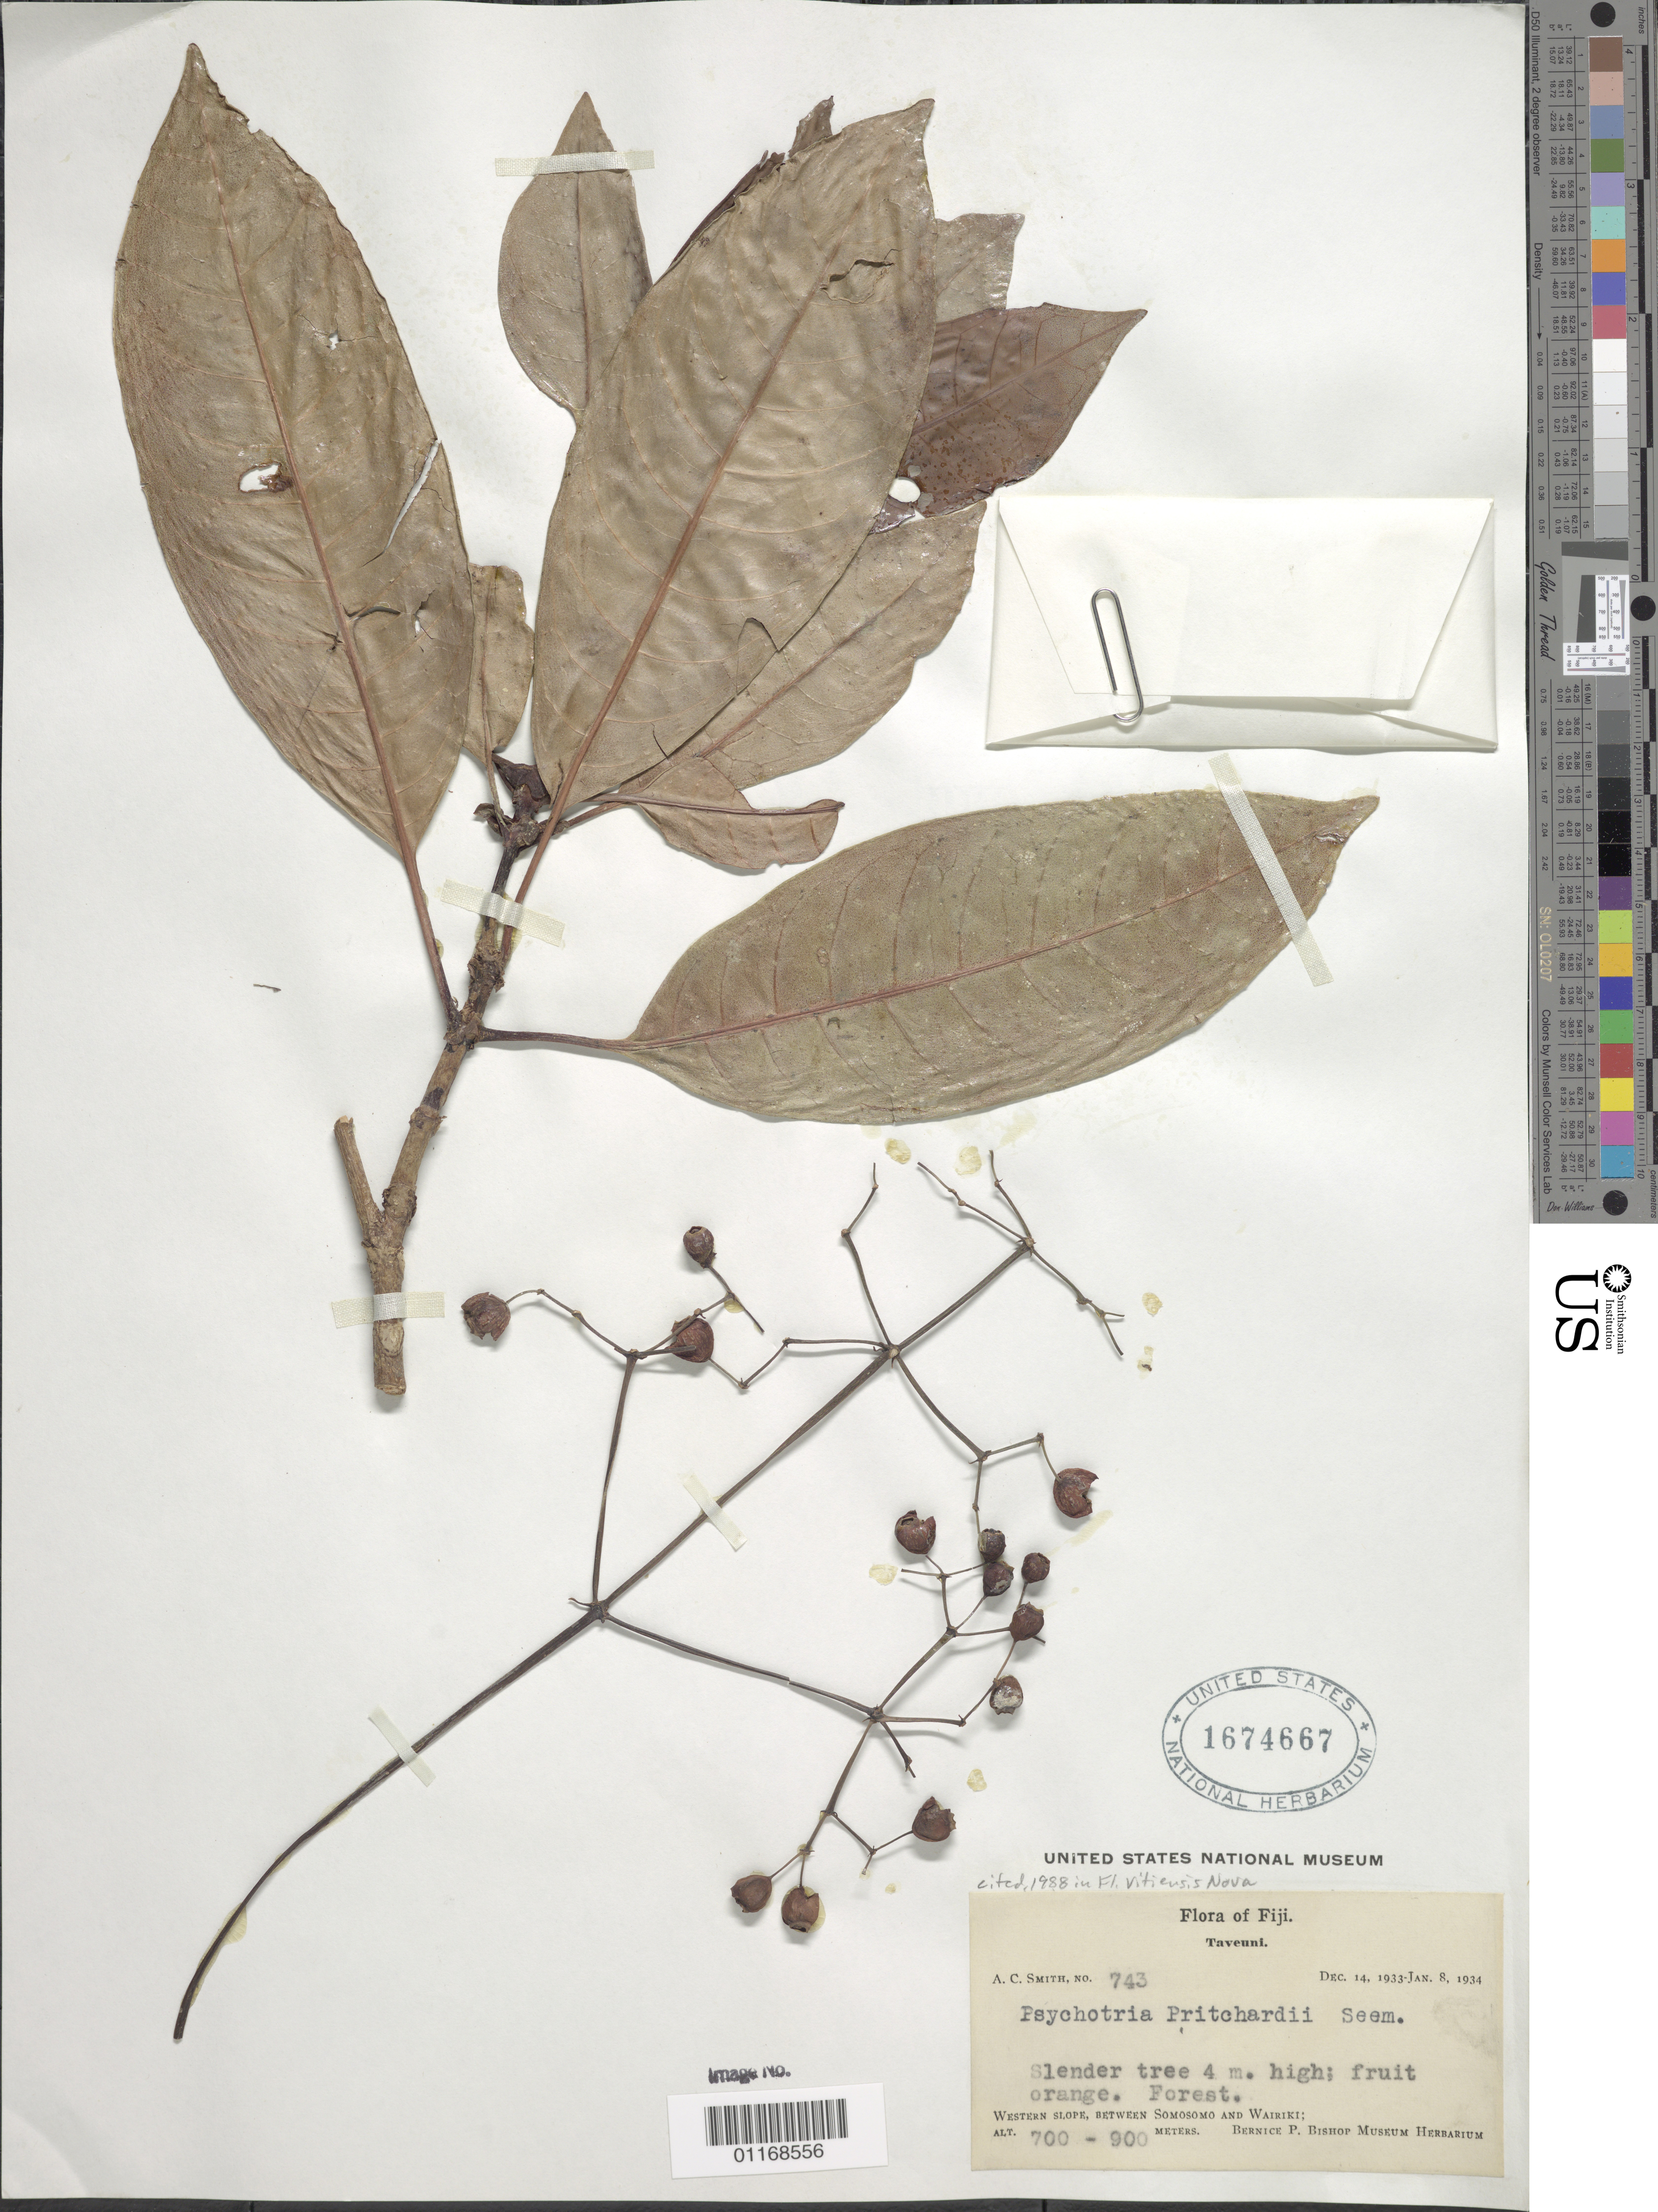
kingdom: Plantae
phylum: Tracheophyta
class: Magnoliopsida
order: Gentianales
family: Rubiaceae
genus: Psychotria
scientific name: Psychotria pritchardii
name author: Seem.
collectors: A. C. Smith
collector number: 743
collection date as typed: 14 Dec 1933 to 08 Jan 1934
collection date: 1933-12-14/1934-01-08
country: Fiji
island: Taveuni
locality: Between SomoSomo And Wairiki. [Vanua Levu Group]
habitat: Forest.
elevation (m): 700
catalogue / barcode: US 1674667